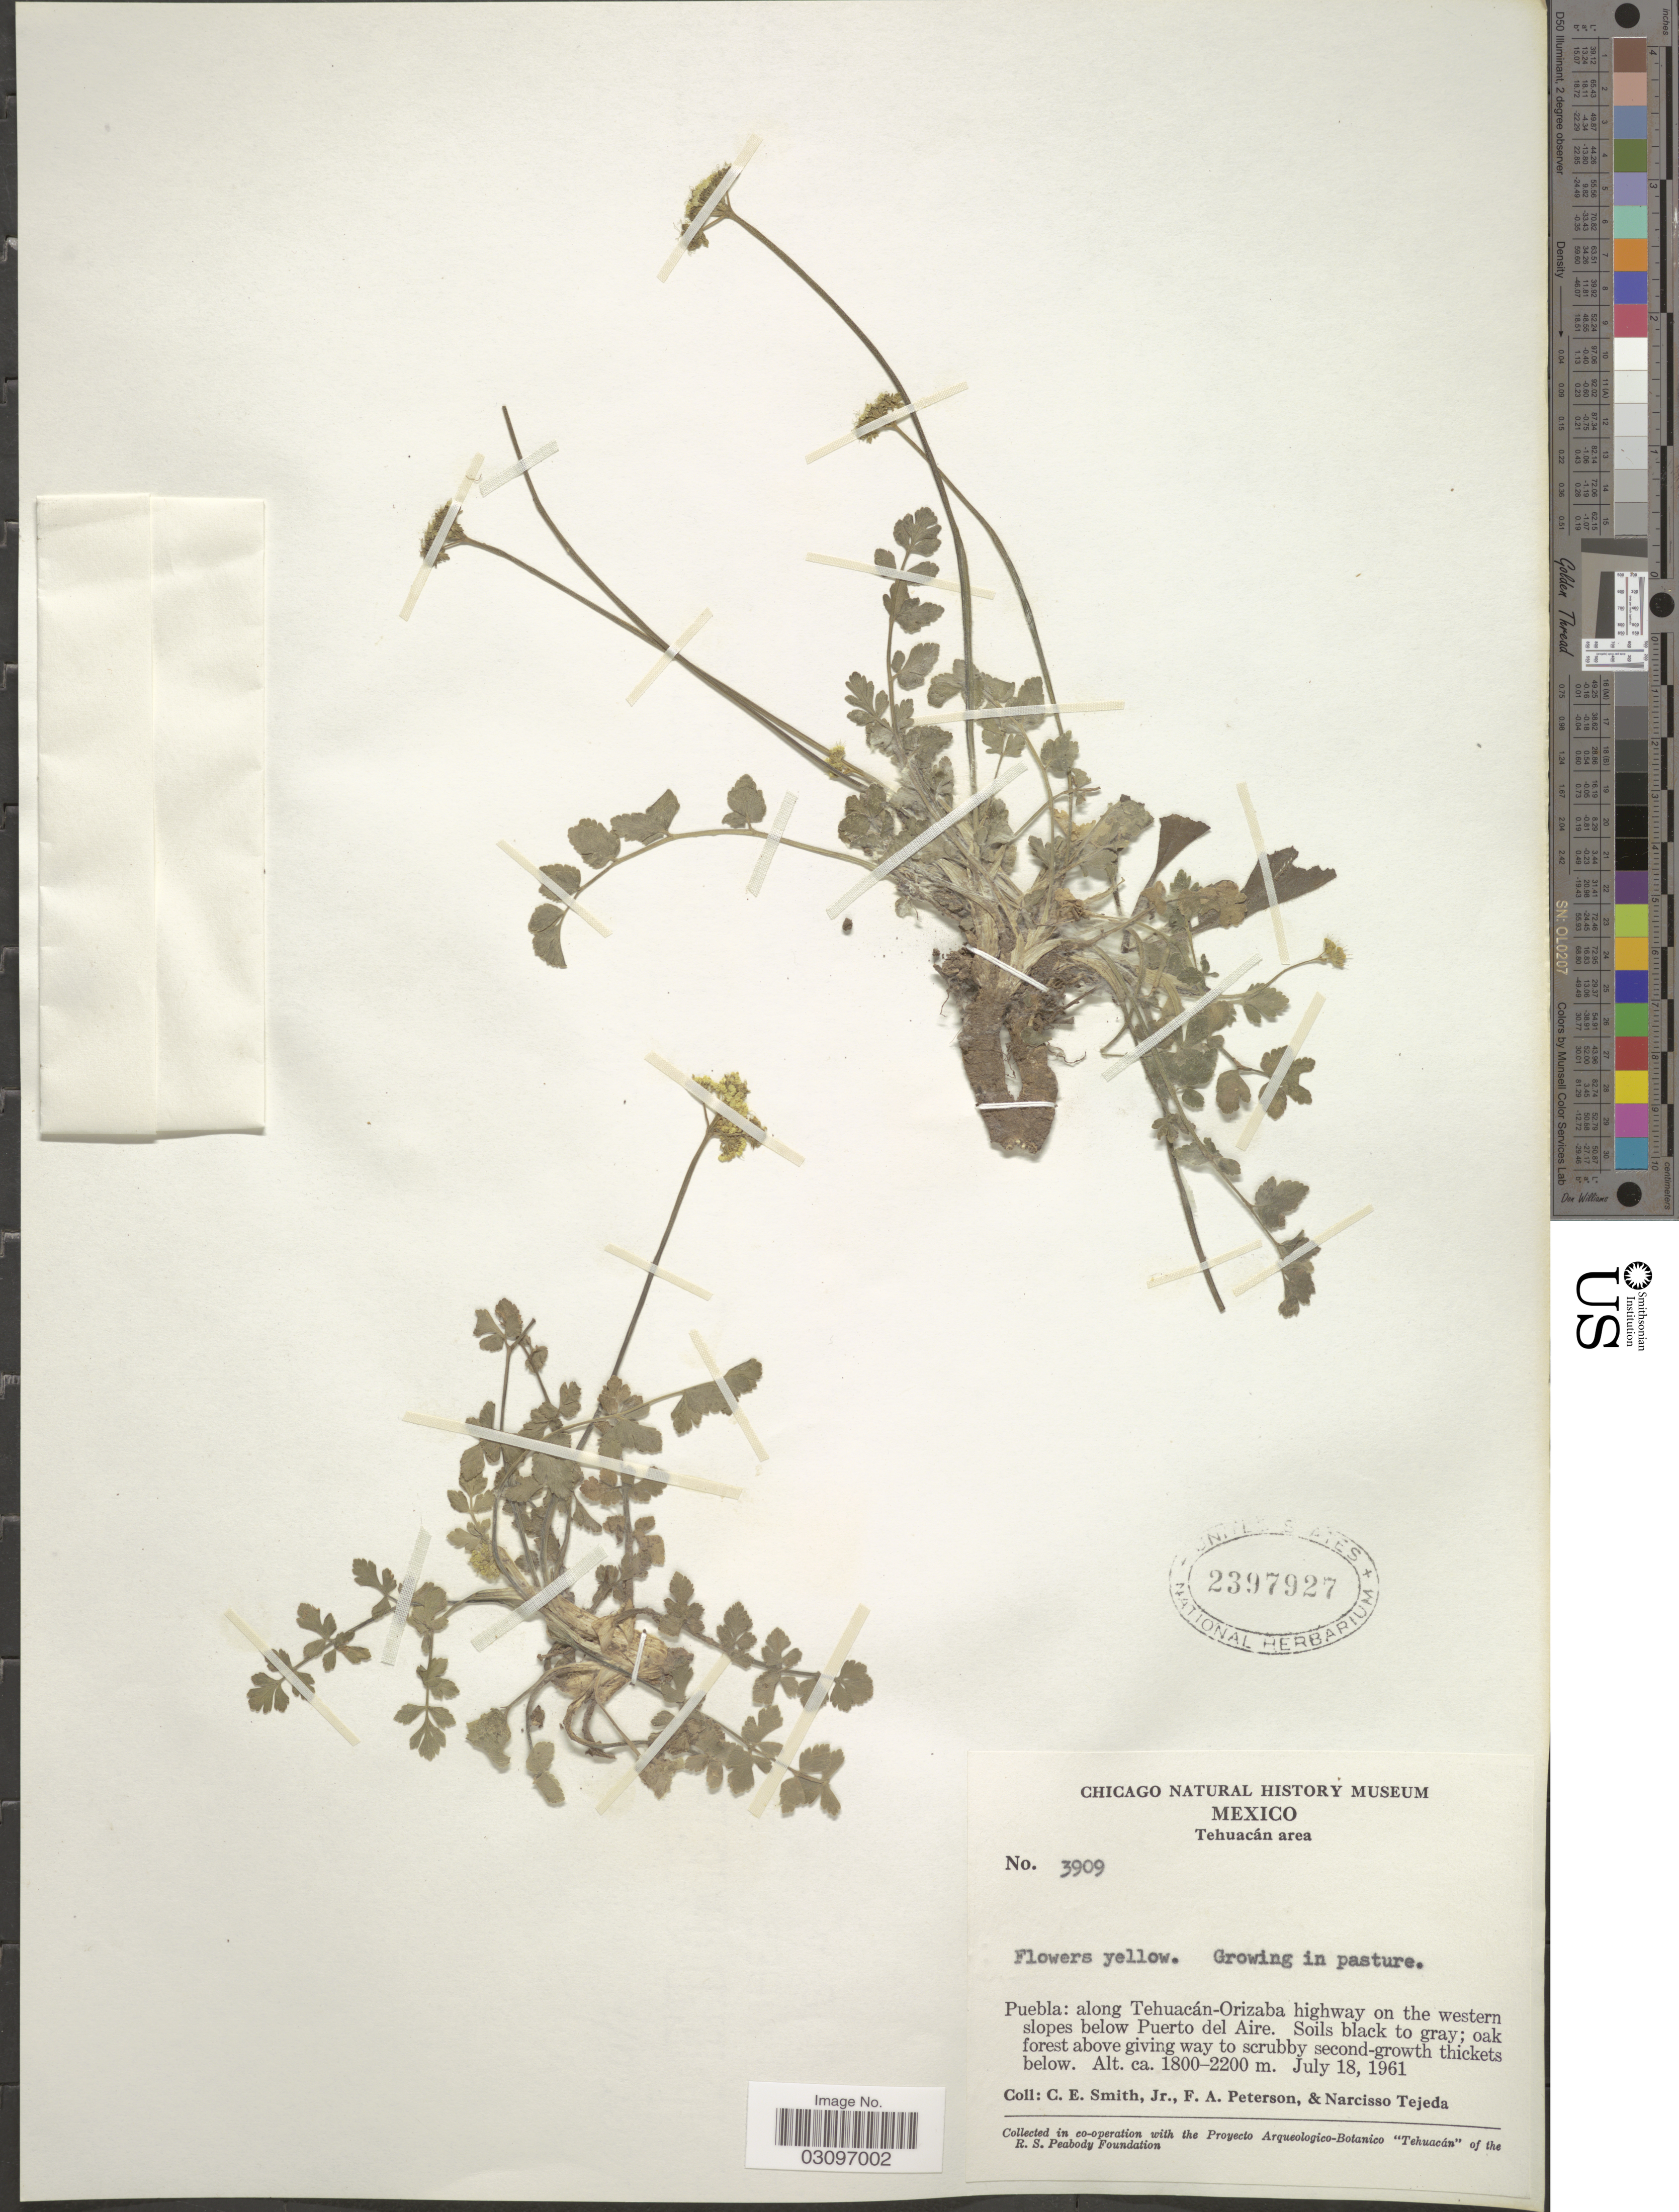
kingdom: Plantae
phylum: Tracheophyta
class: Magnoliopsida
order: Apiales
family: Apiaceae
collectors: C. E. Smith Jr., F. A. Peterson & N. Tejeda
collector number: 3909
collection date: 1961-07-18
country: Mexico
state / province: Puebla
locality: Tehuacán area. Along Tehuacán-Orizaba highway on the western slopes below Puerto del Aire.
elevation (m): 1800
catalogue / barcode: US 2397927